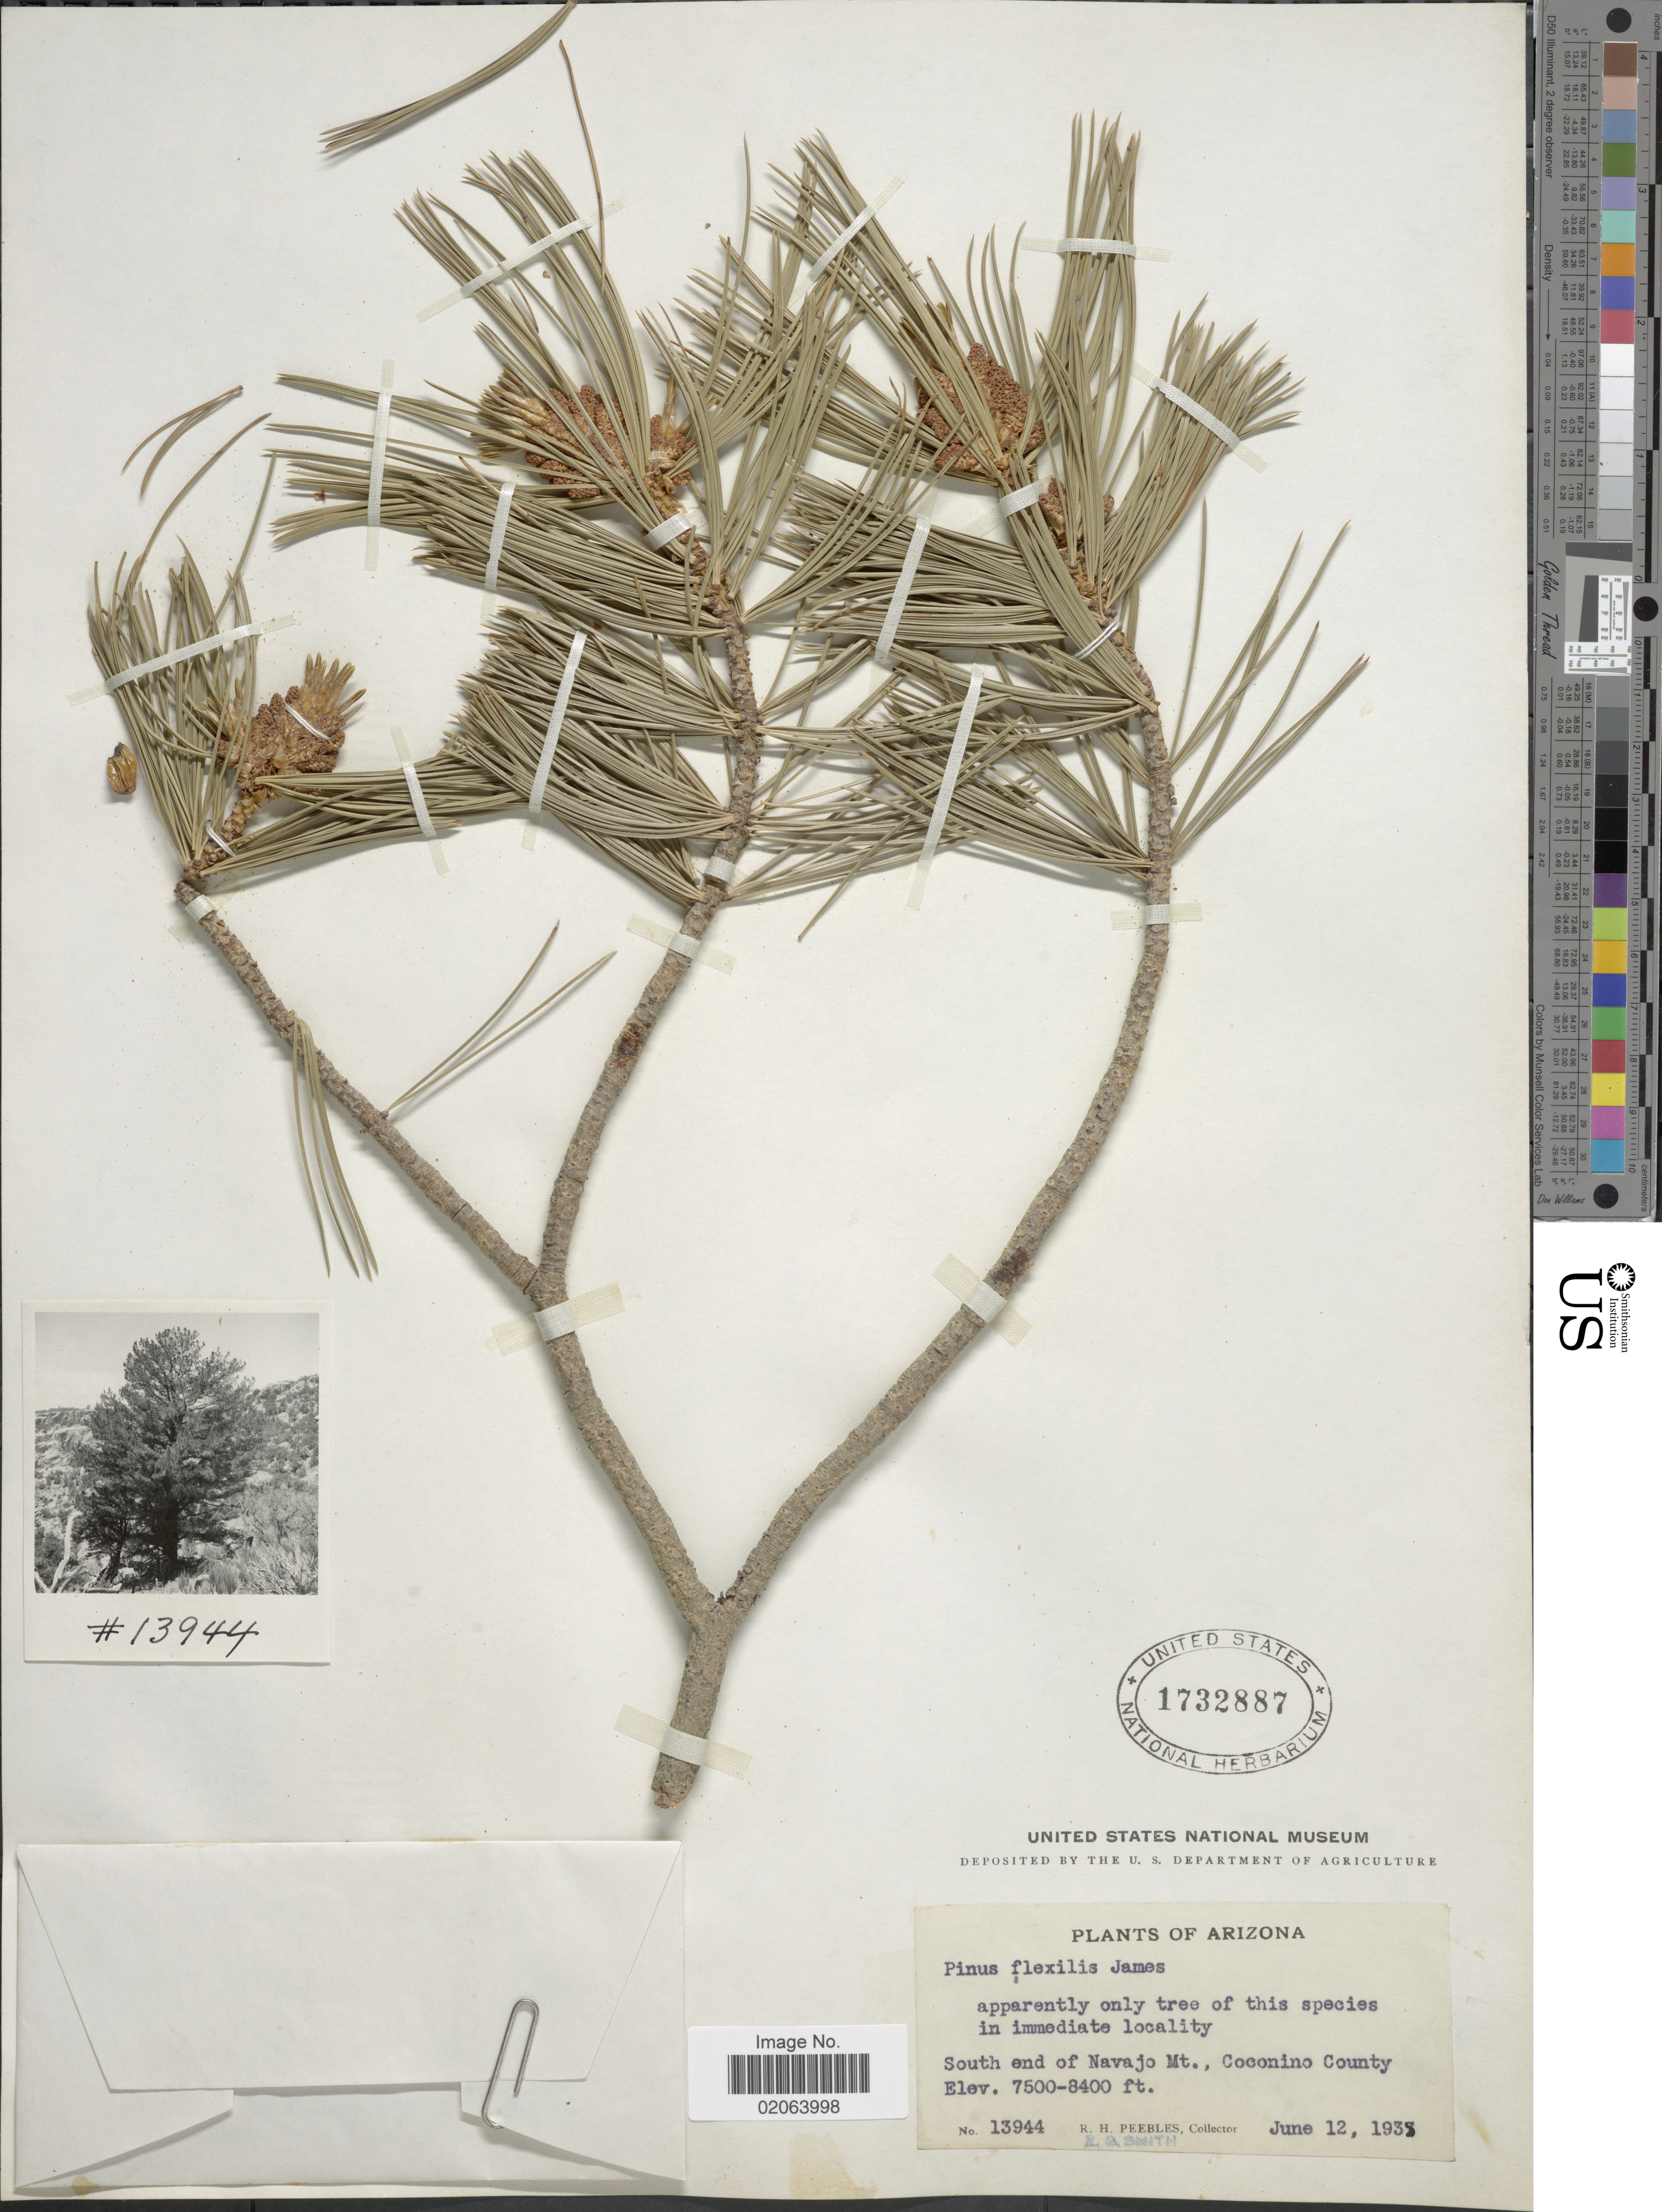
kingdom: Plantae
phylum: Tracheophyta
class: Pinopsida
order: Pinales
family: Pinaceae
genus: Pinus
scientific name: Pinus flexilis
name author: E. James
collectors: R. H. Peebles & E. G. Smith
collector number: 13944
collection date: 1938-06-12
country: United States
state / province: Arizona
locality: South end of Navajo Mt., Coconino County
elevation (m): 2286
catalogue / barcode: US 1732887